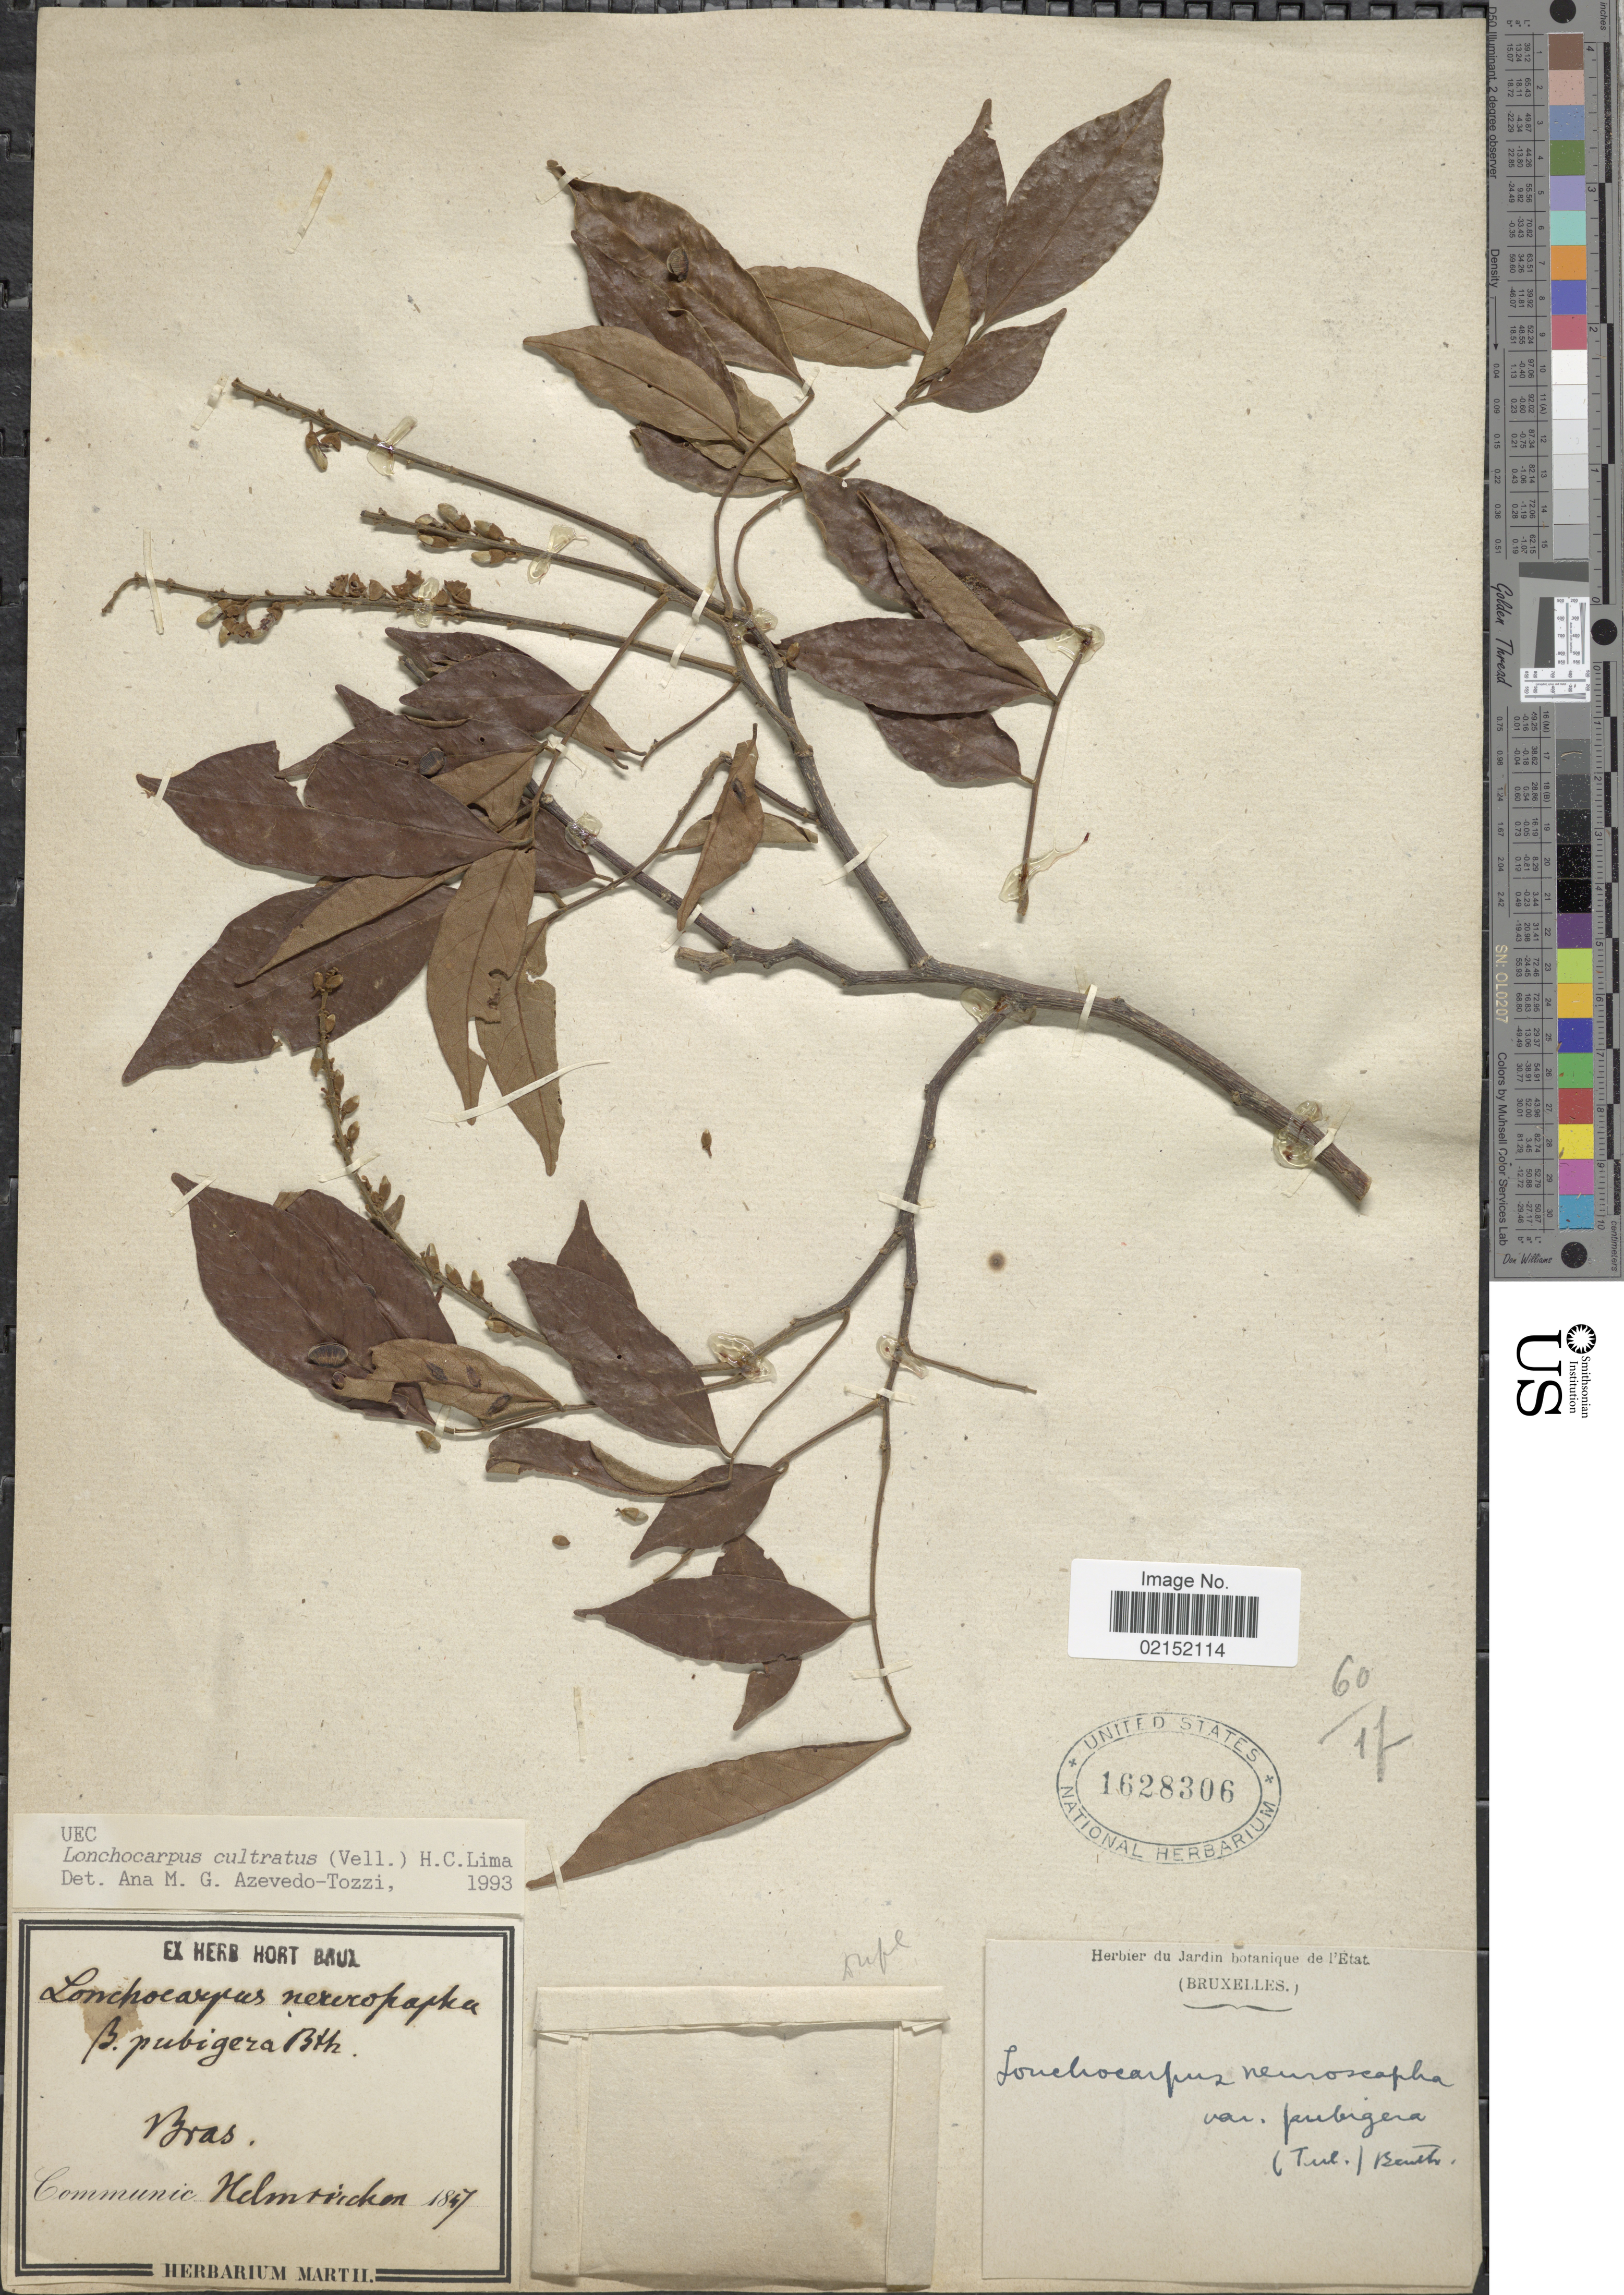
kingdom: Plantae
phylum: Tracheophyta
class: Magnoliopsida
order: Fabales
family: Fabaceae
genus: Lonchocarpus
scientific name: Lonchocarpus cultratus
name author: (Vell.) A.M.G. Azevedo & H.C. Lima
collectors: ex herb. Horti Bruxellensis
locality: Bras.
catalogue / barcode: US 1628306